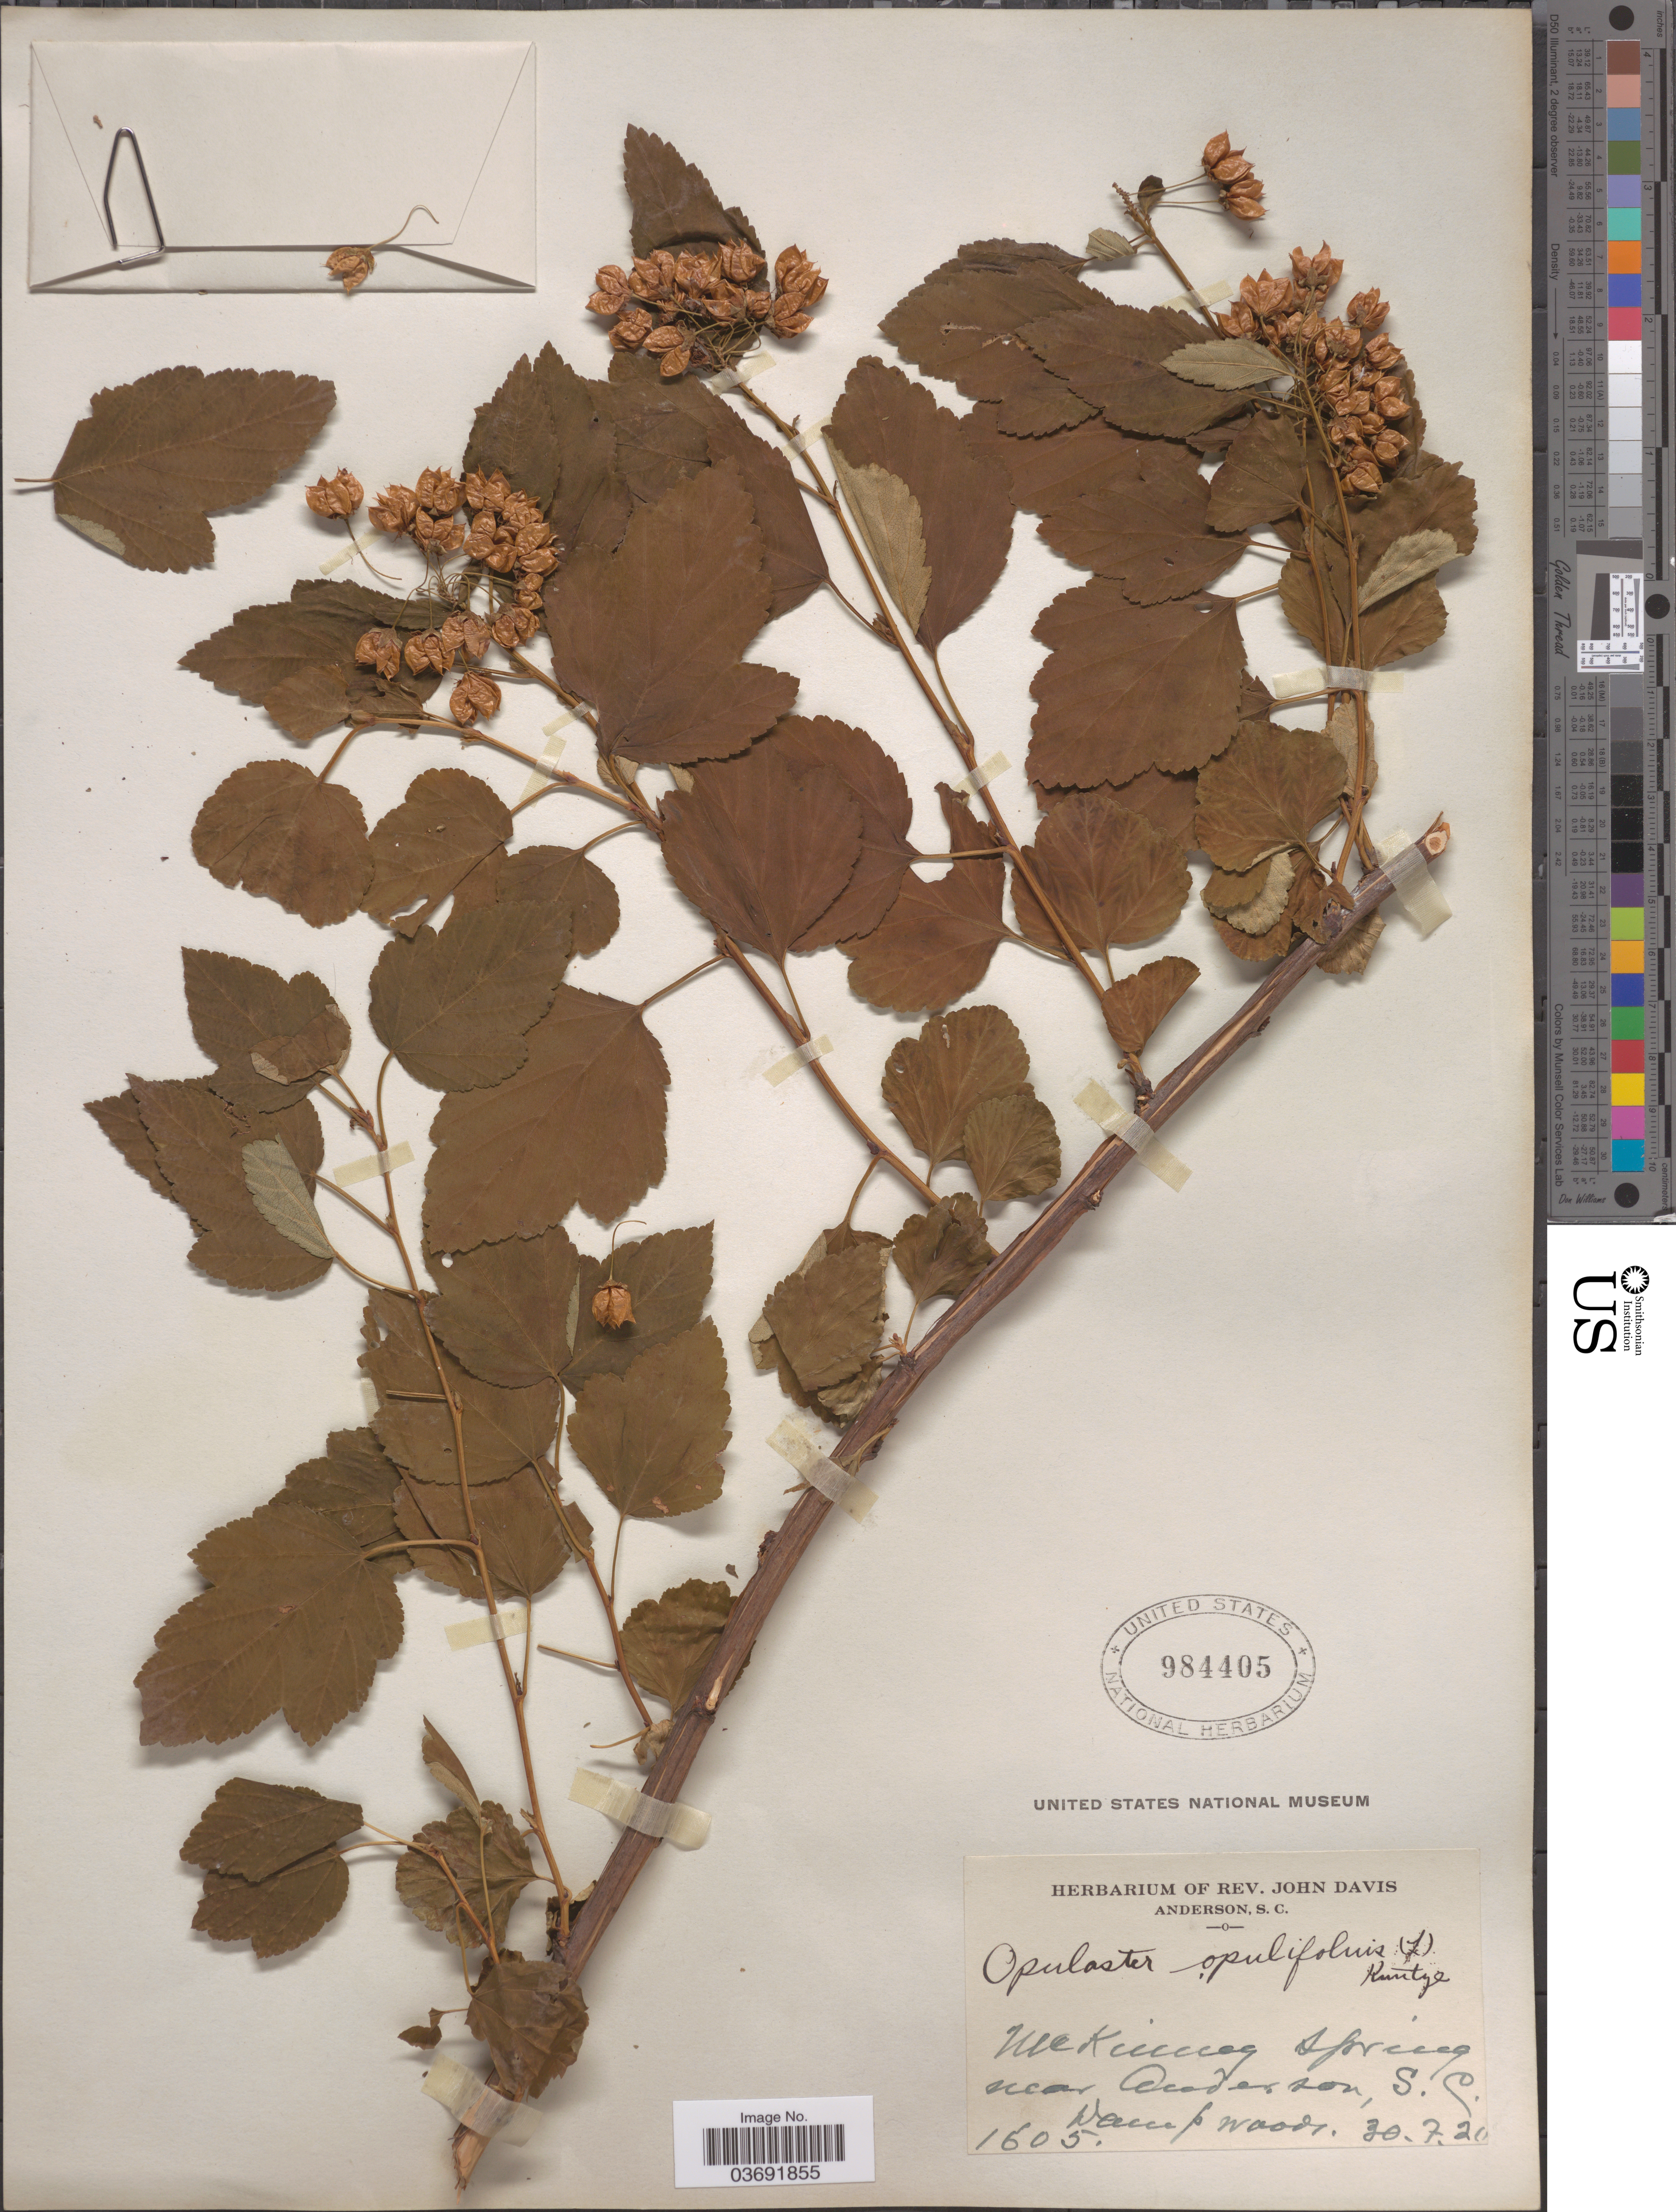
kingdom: Plantae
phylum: Tracheophyta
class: Magnoliopsida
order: Rosales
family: Rosaceae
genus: Physocarpus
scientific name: Physocarpus opulifolius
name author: (L.) Maxim.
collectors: ex herb. Rev. John Davis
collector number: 1605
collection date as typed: Transcribed d/m/y: 30/7/20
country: United States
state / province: South Carolina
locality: McKinney Spring near Anderson.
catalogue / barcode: US 984405